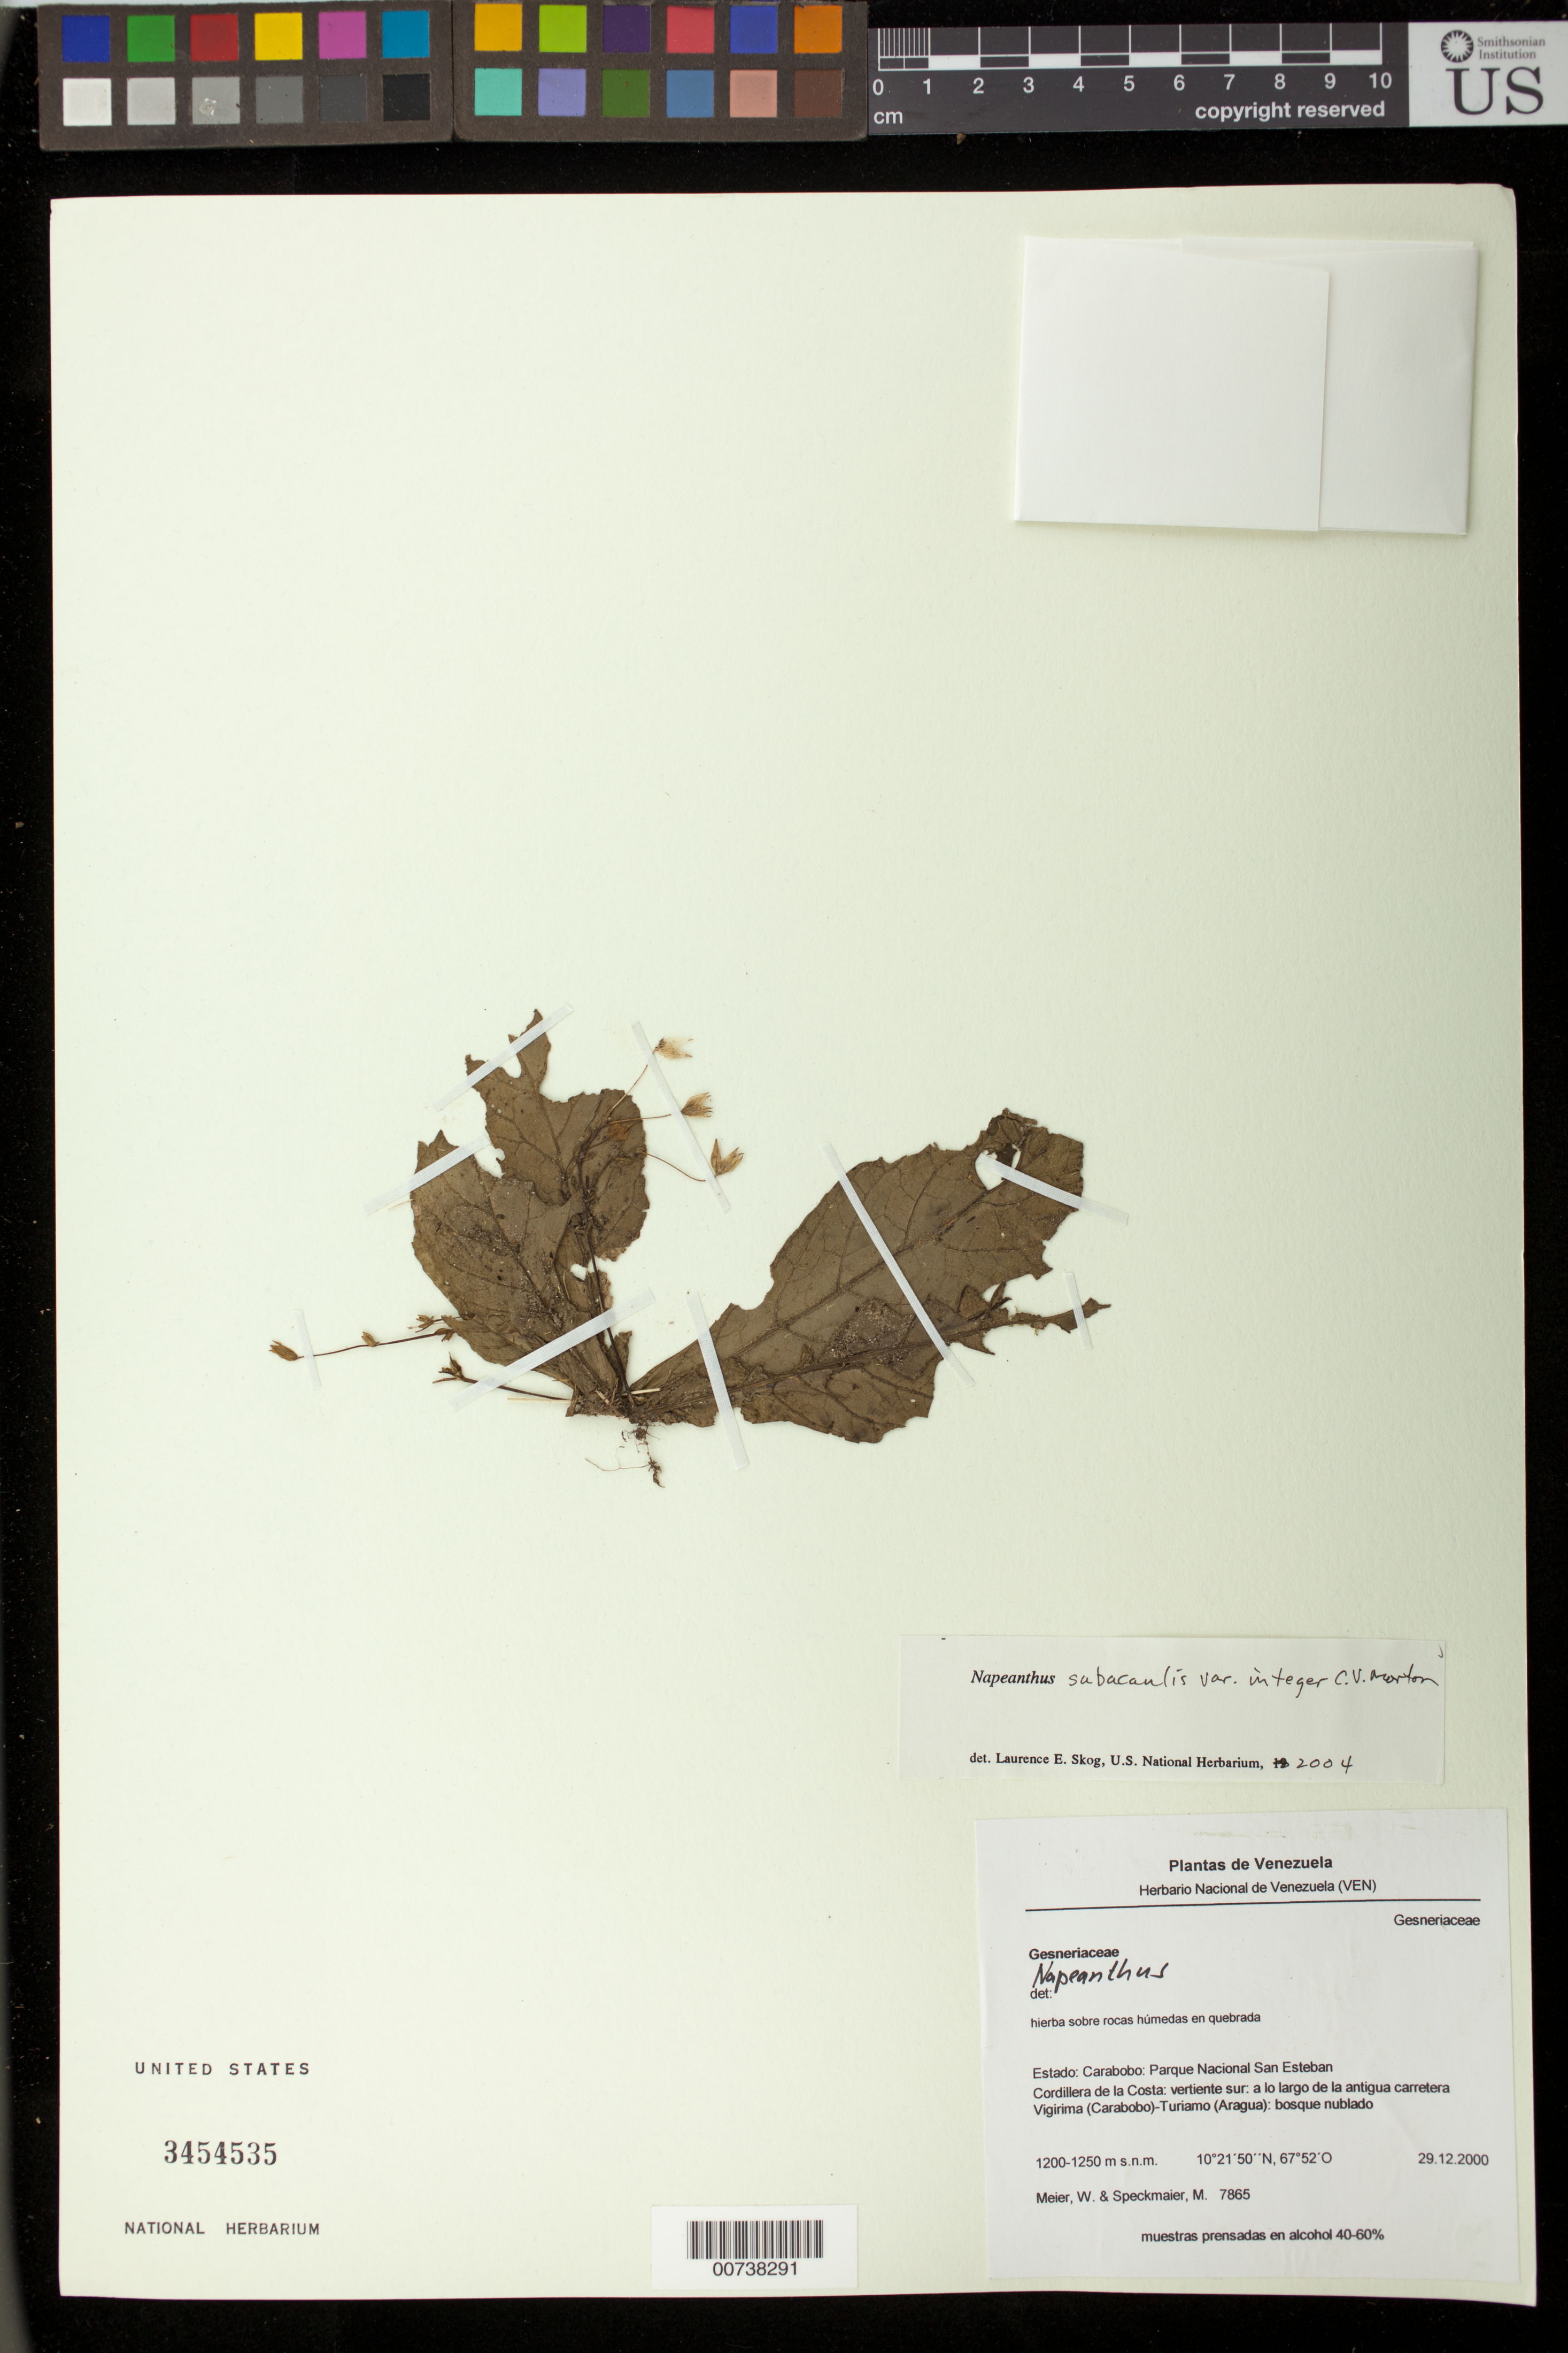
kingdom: Plantae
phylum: Tracheophyta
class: Magnoliopsida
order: Lamiales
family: Gesneriaceae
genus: Napeanthus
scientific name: Napeanthus subacaulis var. integer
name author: C.V. Morton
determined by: Skog, Laurence E.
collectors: W. Meier & M. Speckmaier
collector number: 7865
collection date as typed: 29 Dec 2000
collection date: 2000-12-29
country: Venezuela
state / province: Carabobo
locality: Parque Nacional San Esteban, Cordillera de la Costa, vertiente sur, a lo largo de la antigua carretera Vigirima (Carabobo)-Turiamo (Aragua)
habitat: bosque nublado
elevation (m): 1200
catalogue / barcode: US 3454535